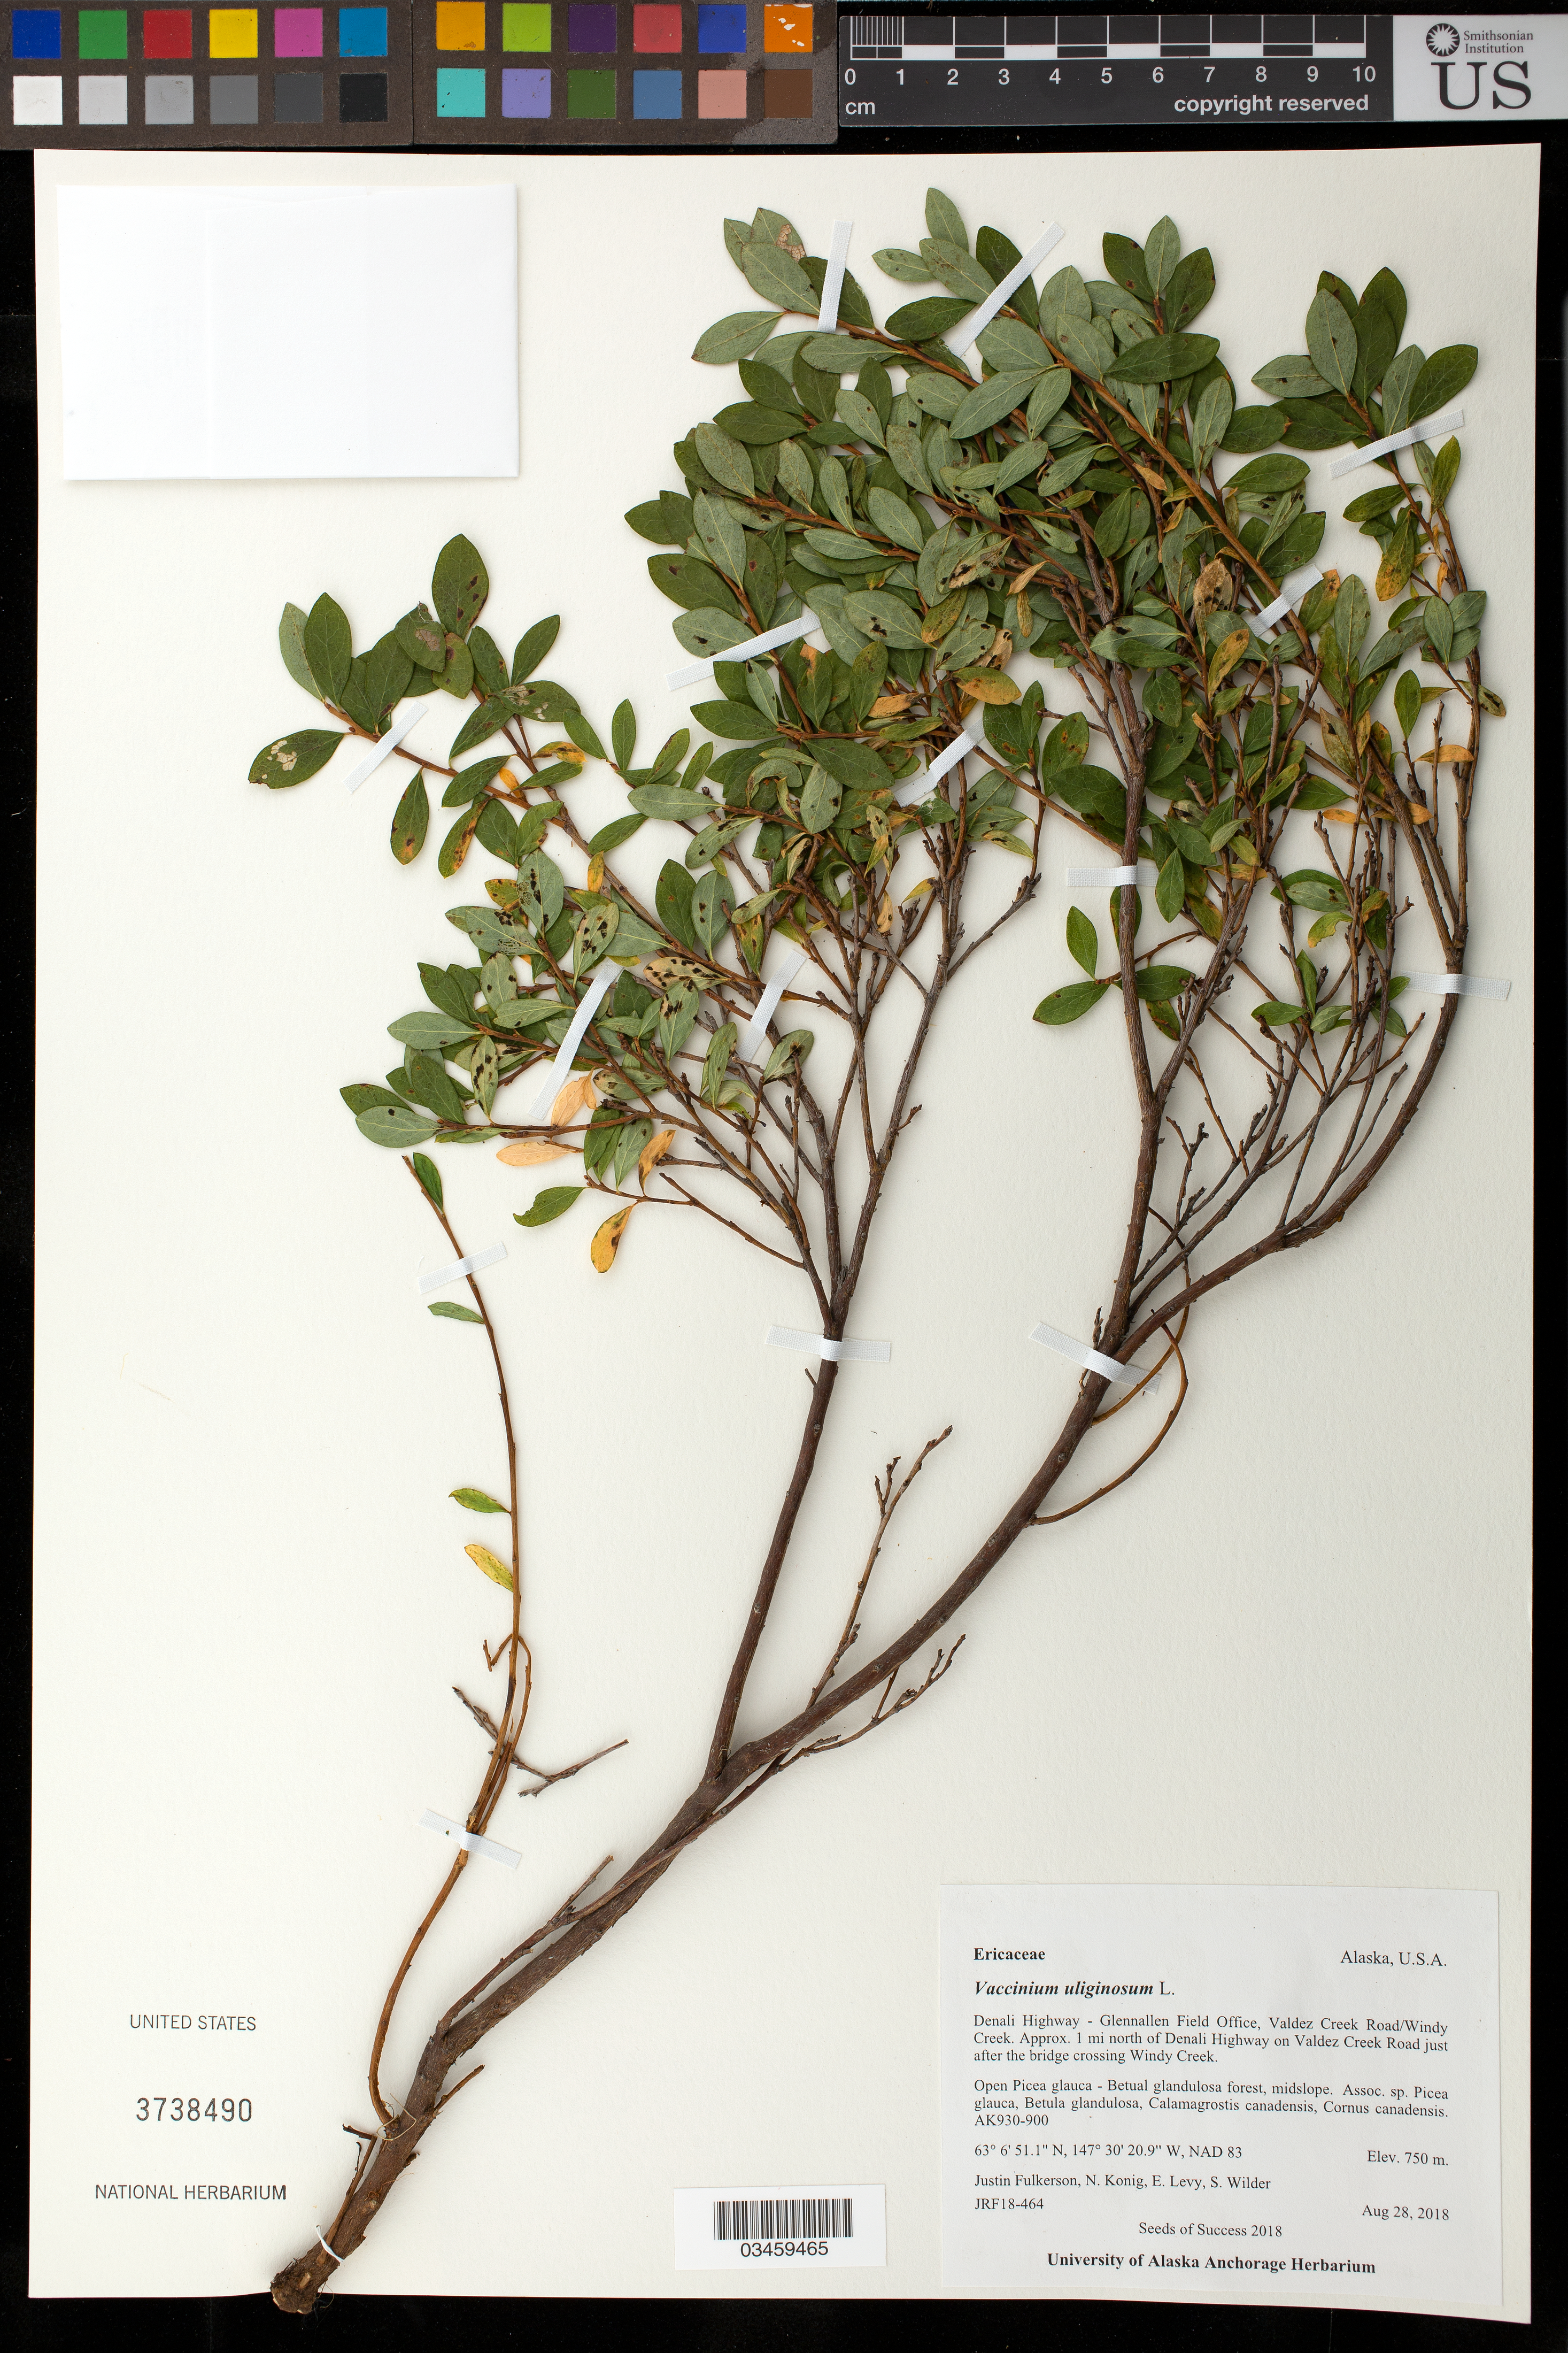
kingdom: Plantae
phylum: Tracheophyta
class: Magnoliopsida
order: Ericales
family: Ericaceae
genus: Vaccinium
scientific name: Vaccinium uliginosum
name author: L.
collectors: J. Fulkerson, N. Konig, E. Levy & S. Wilder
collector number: JRF18-464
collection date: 2018-08-28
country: United States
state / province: Alaska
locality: Denali Hwy- Glennallen Field Office, Valdez Creek Road/Windy Creek, 1 mi. N of Denali Hwy on Valdez Creek Road just after bridge crossing Windy Creek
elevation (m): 750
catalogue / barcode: US 3738490